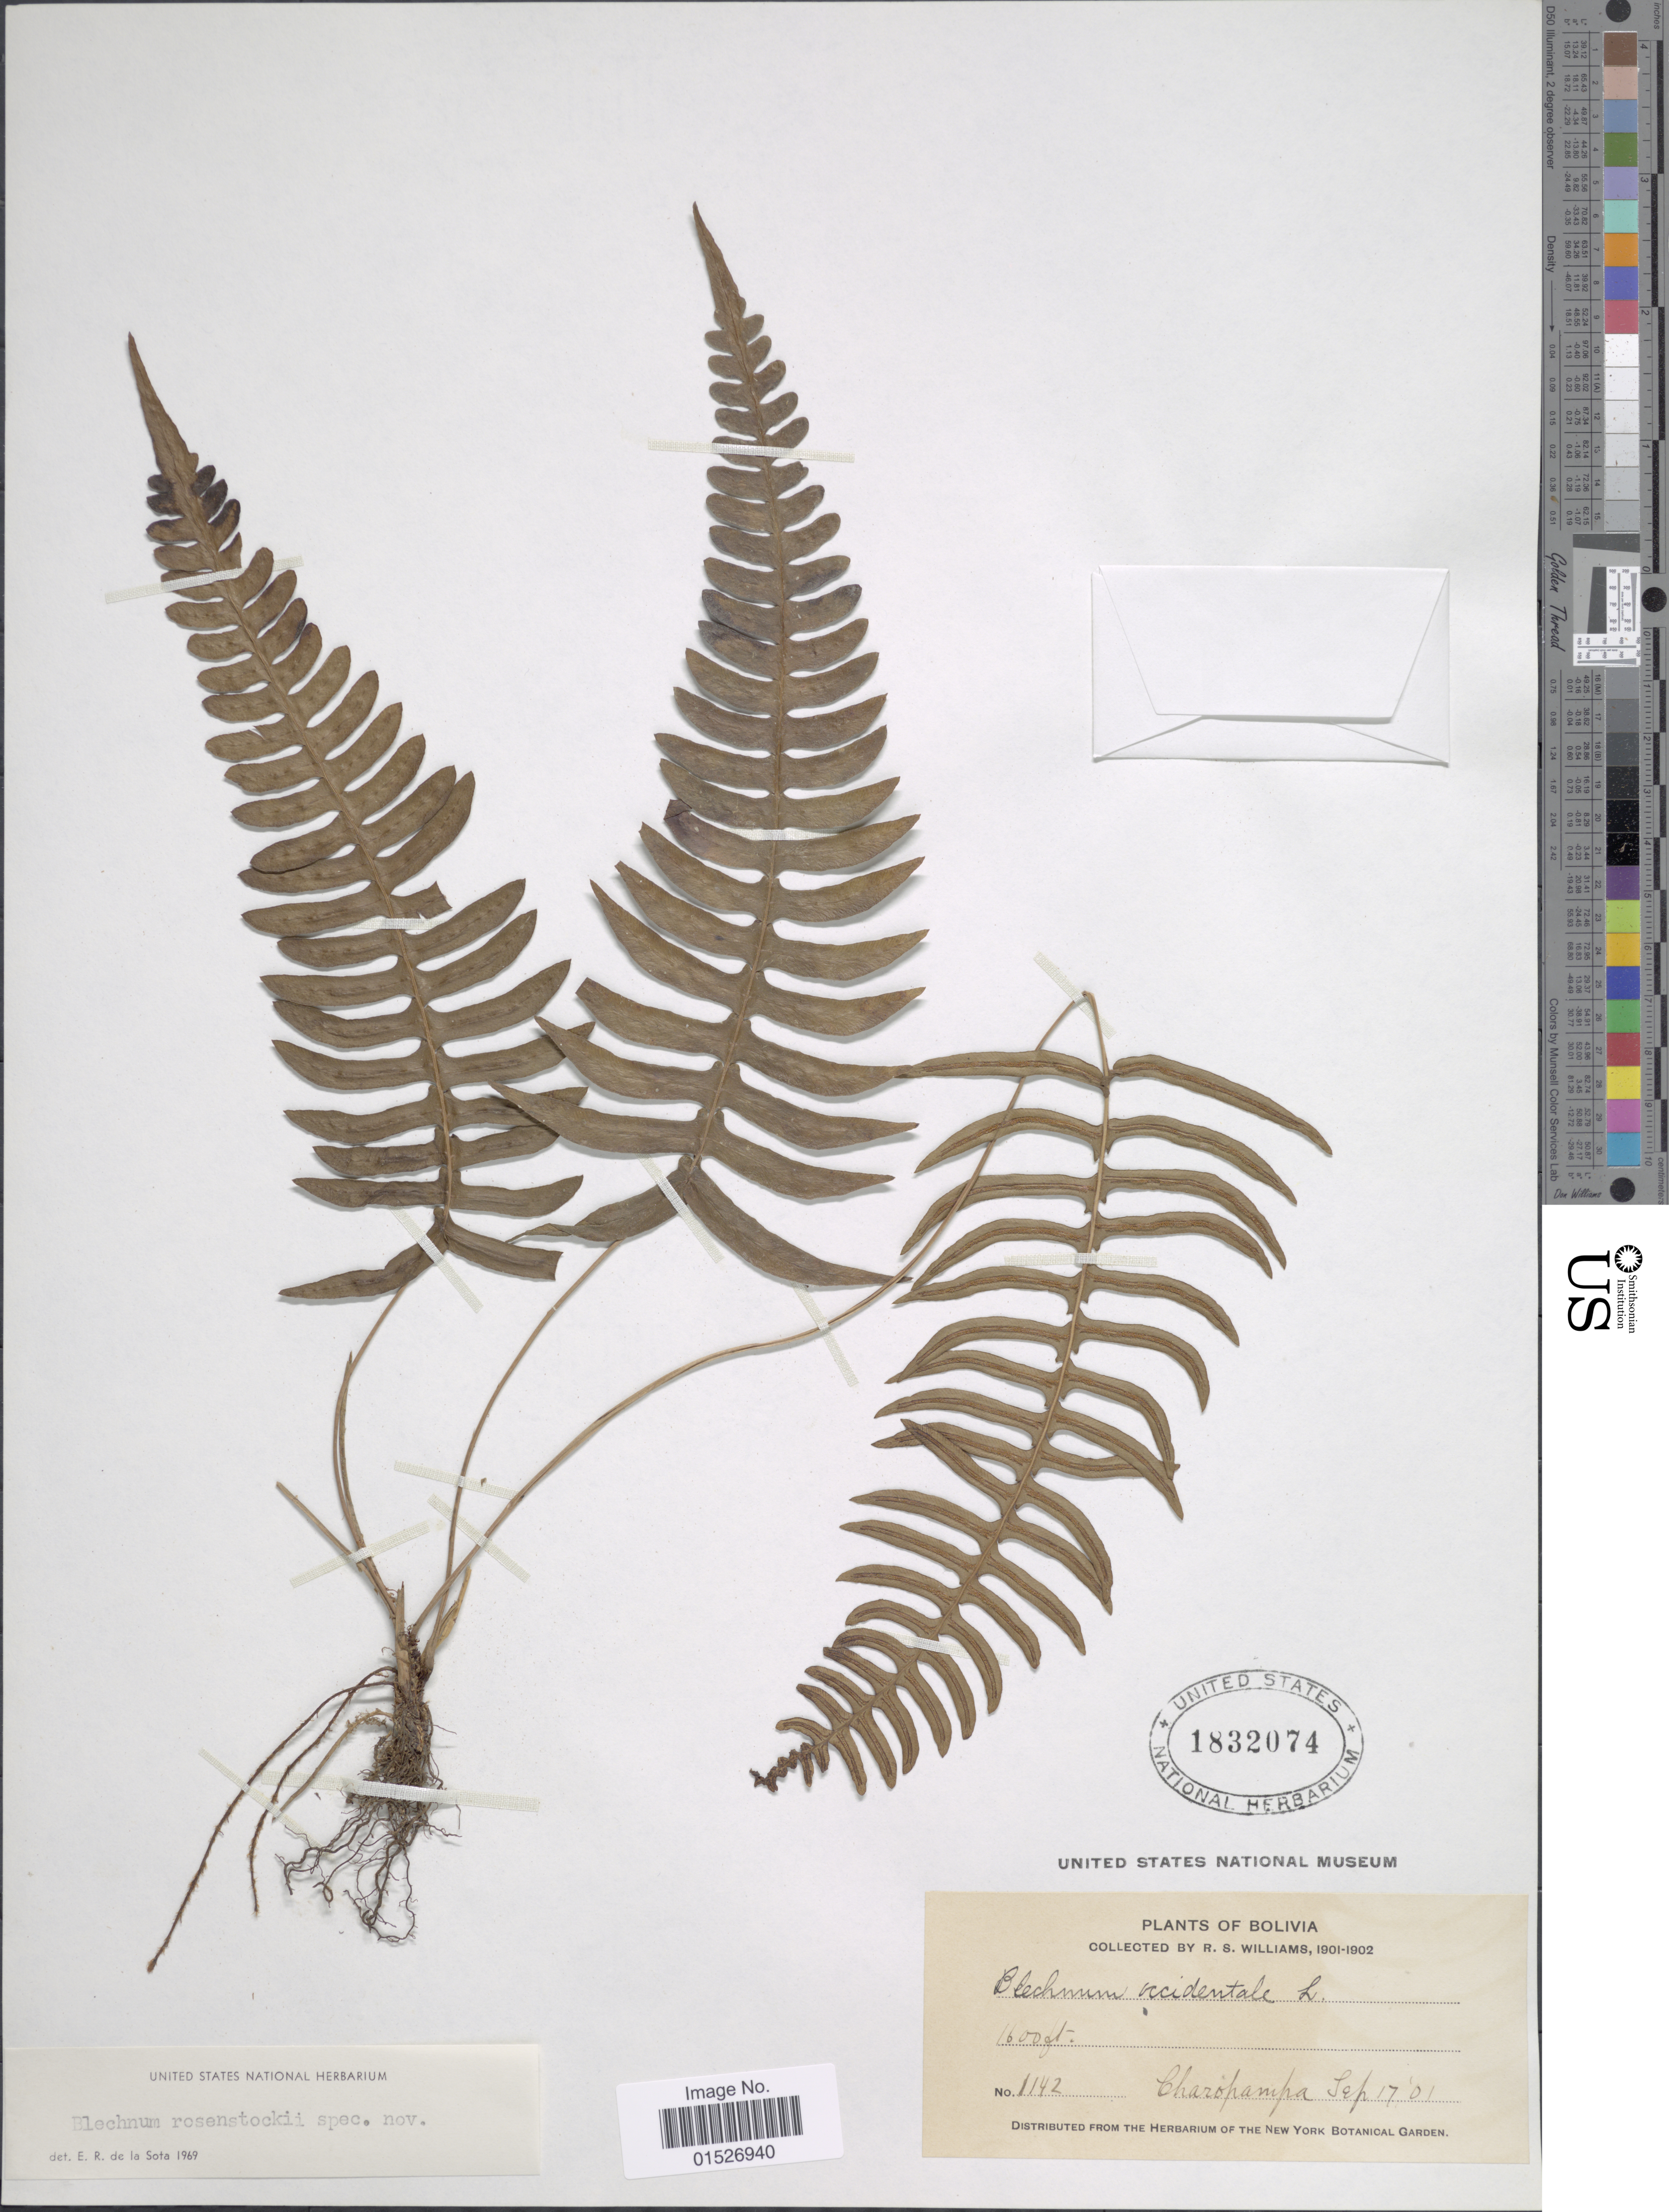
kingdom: Plantae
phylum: Tracheophyta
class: Polypodiopsida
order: Polypodiales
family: Blechnaceae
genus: Blechnum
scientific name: Blechnum rosenstockii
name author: de la Sota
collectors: R. S. Williams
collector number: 1142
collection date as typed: Sep. 17, 1901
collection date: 1901-09-17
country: Bolivia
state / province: La Páz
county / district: Larecaja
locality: Charopampa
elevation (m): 488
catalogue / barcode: US 1832074